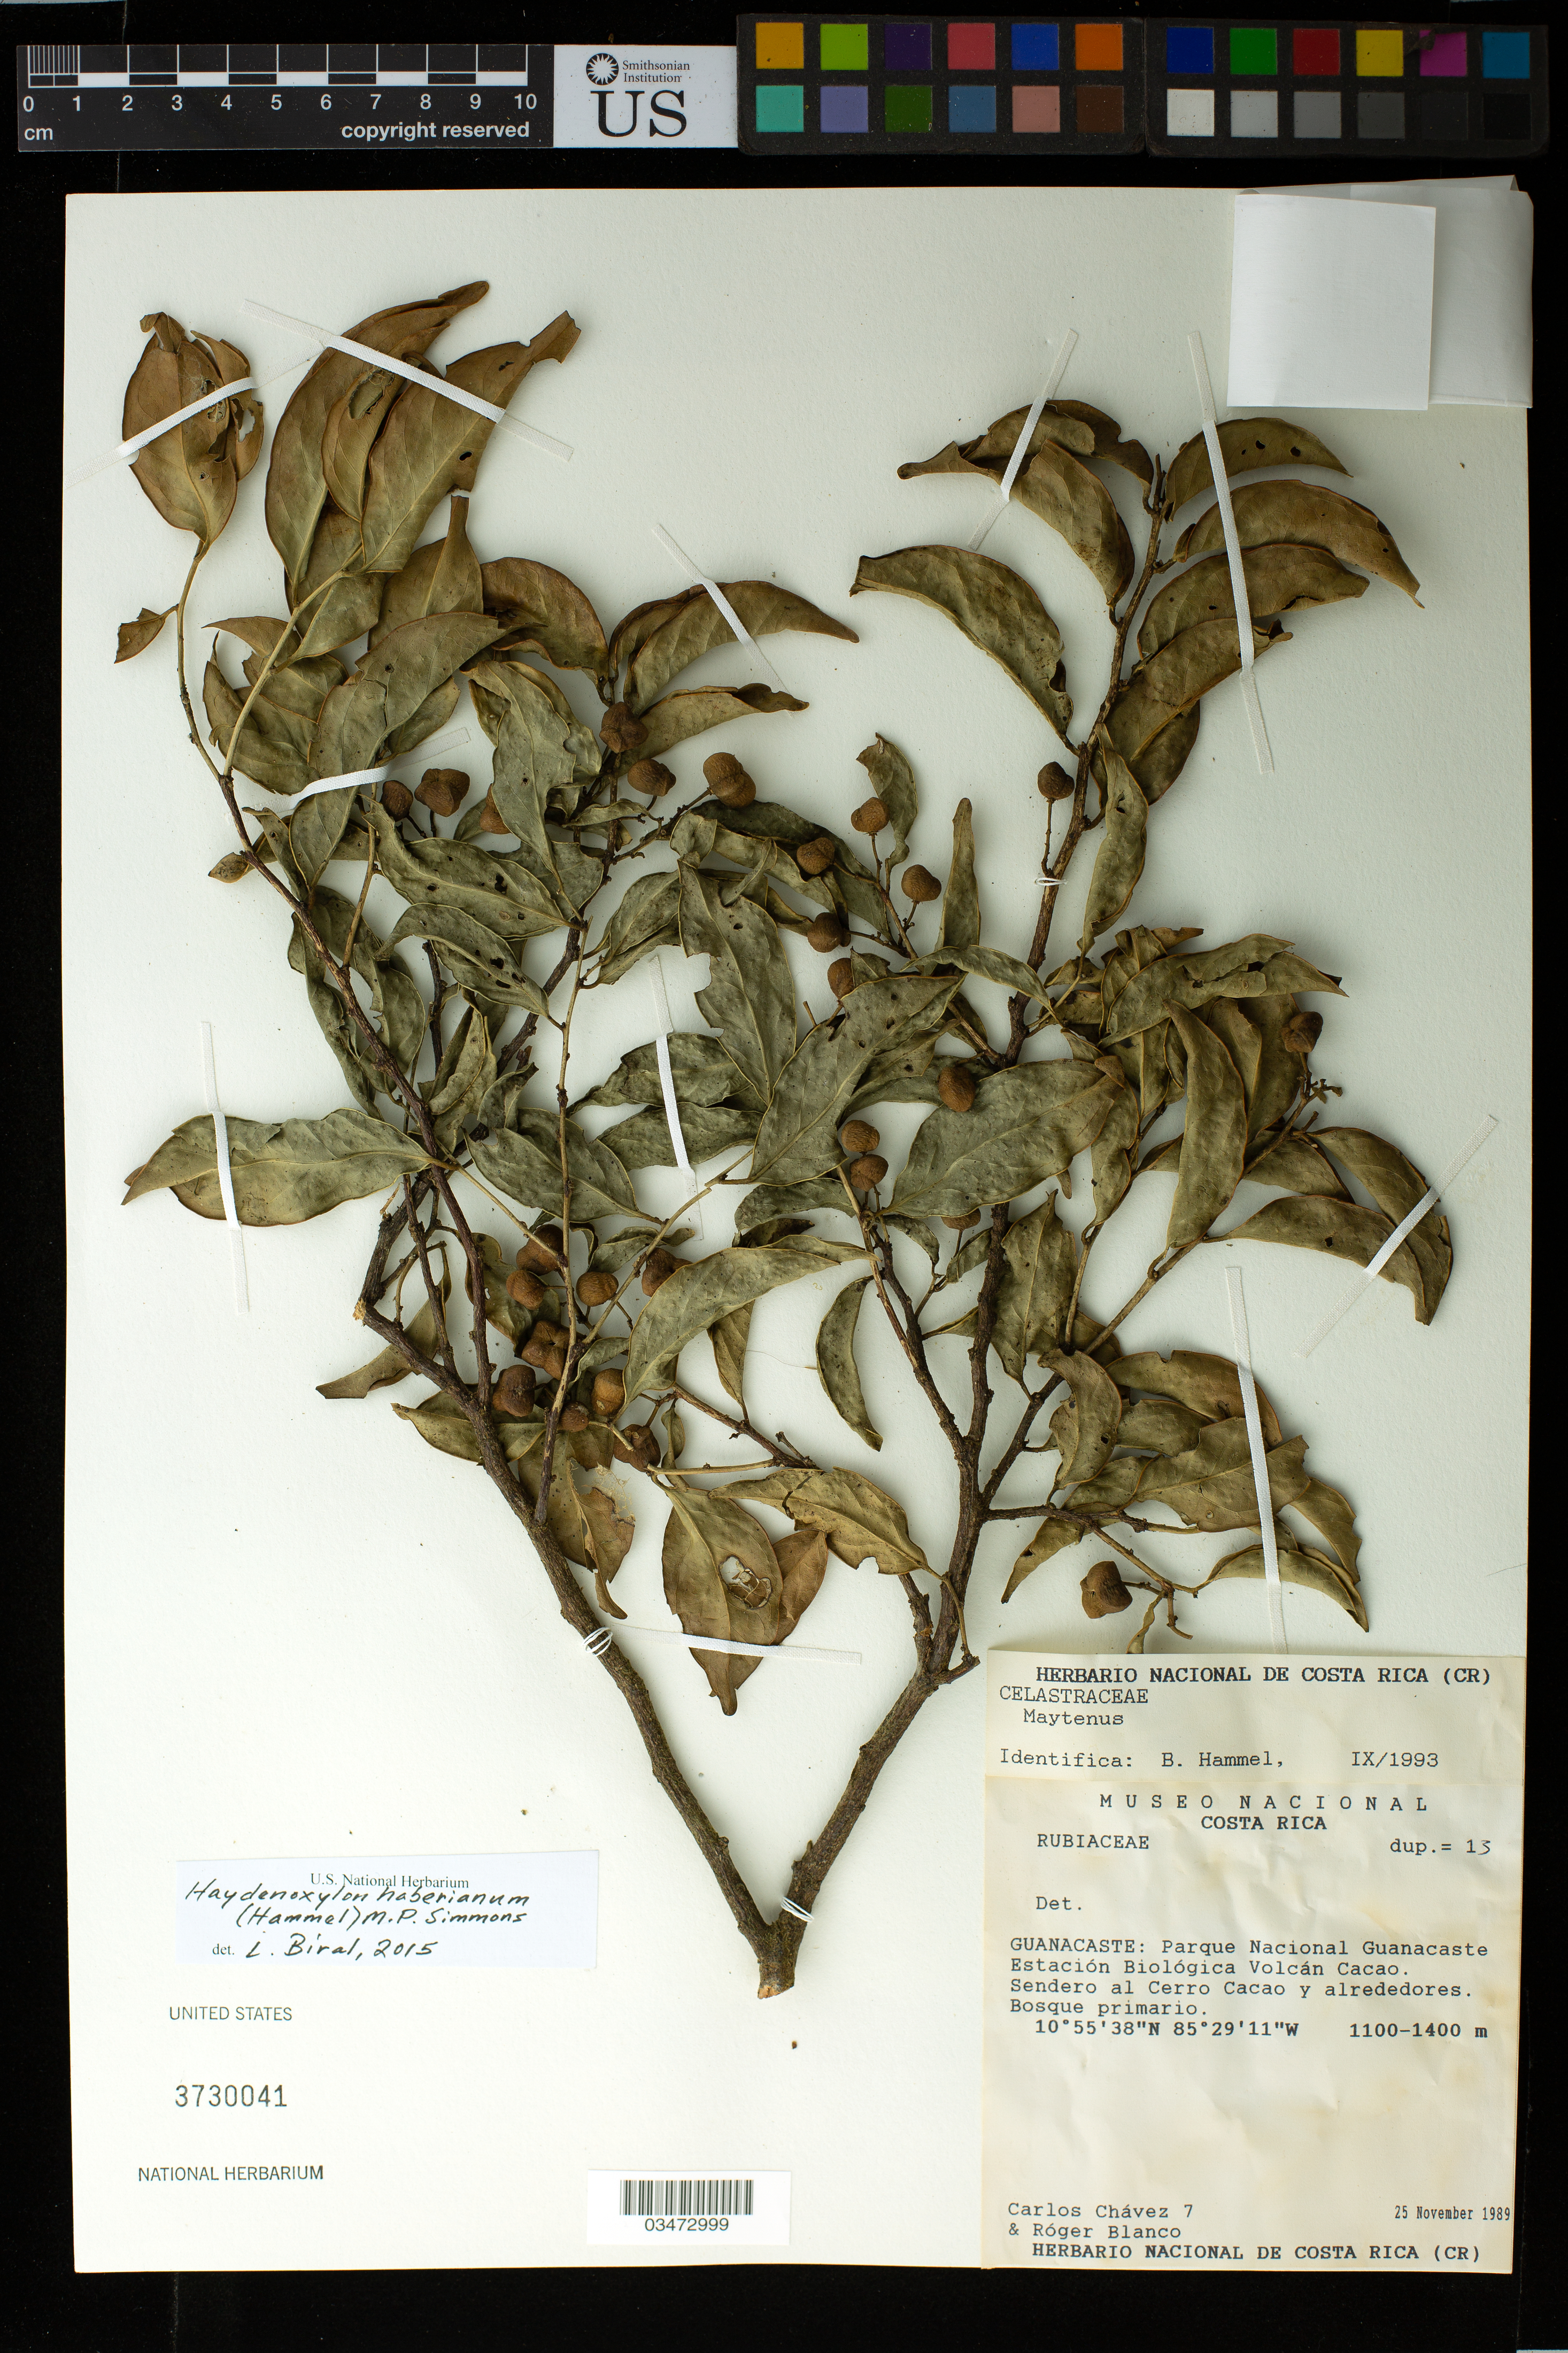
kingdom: Plantae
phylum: Tracheophyta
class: Magnoliopsida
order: Celastrales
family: Celastraceae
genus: Haydenoxylon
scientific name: Haydenoxylon haberianum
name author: (Lundell) Simmons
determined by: Biral, Leonardo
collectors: C. Chavez & R. Blanco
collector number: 7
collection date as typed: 25 November 1989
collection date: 1989-11-25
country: Costa Rica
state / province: Guanacaste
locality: Parque Nacional Guanacaste Estacion Biologica Volcan Cacao.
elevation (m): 1100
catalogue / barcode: US 3730041